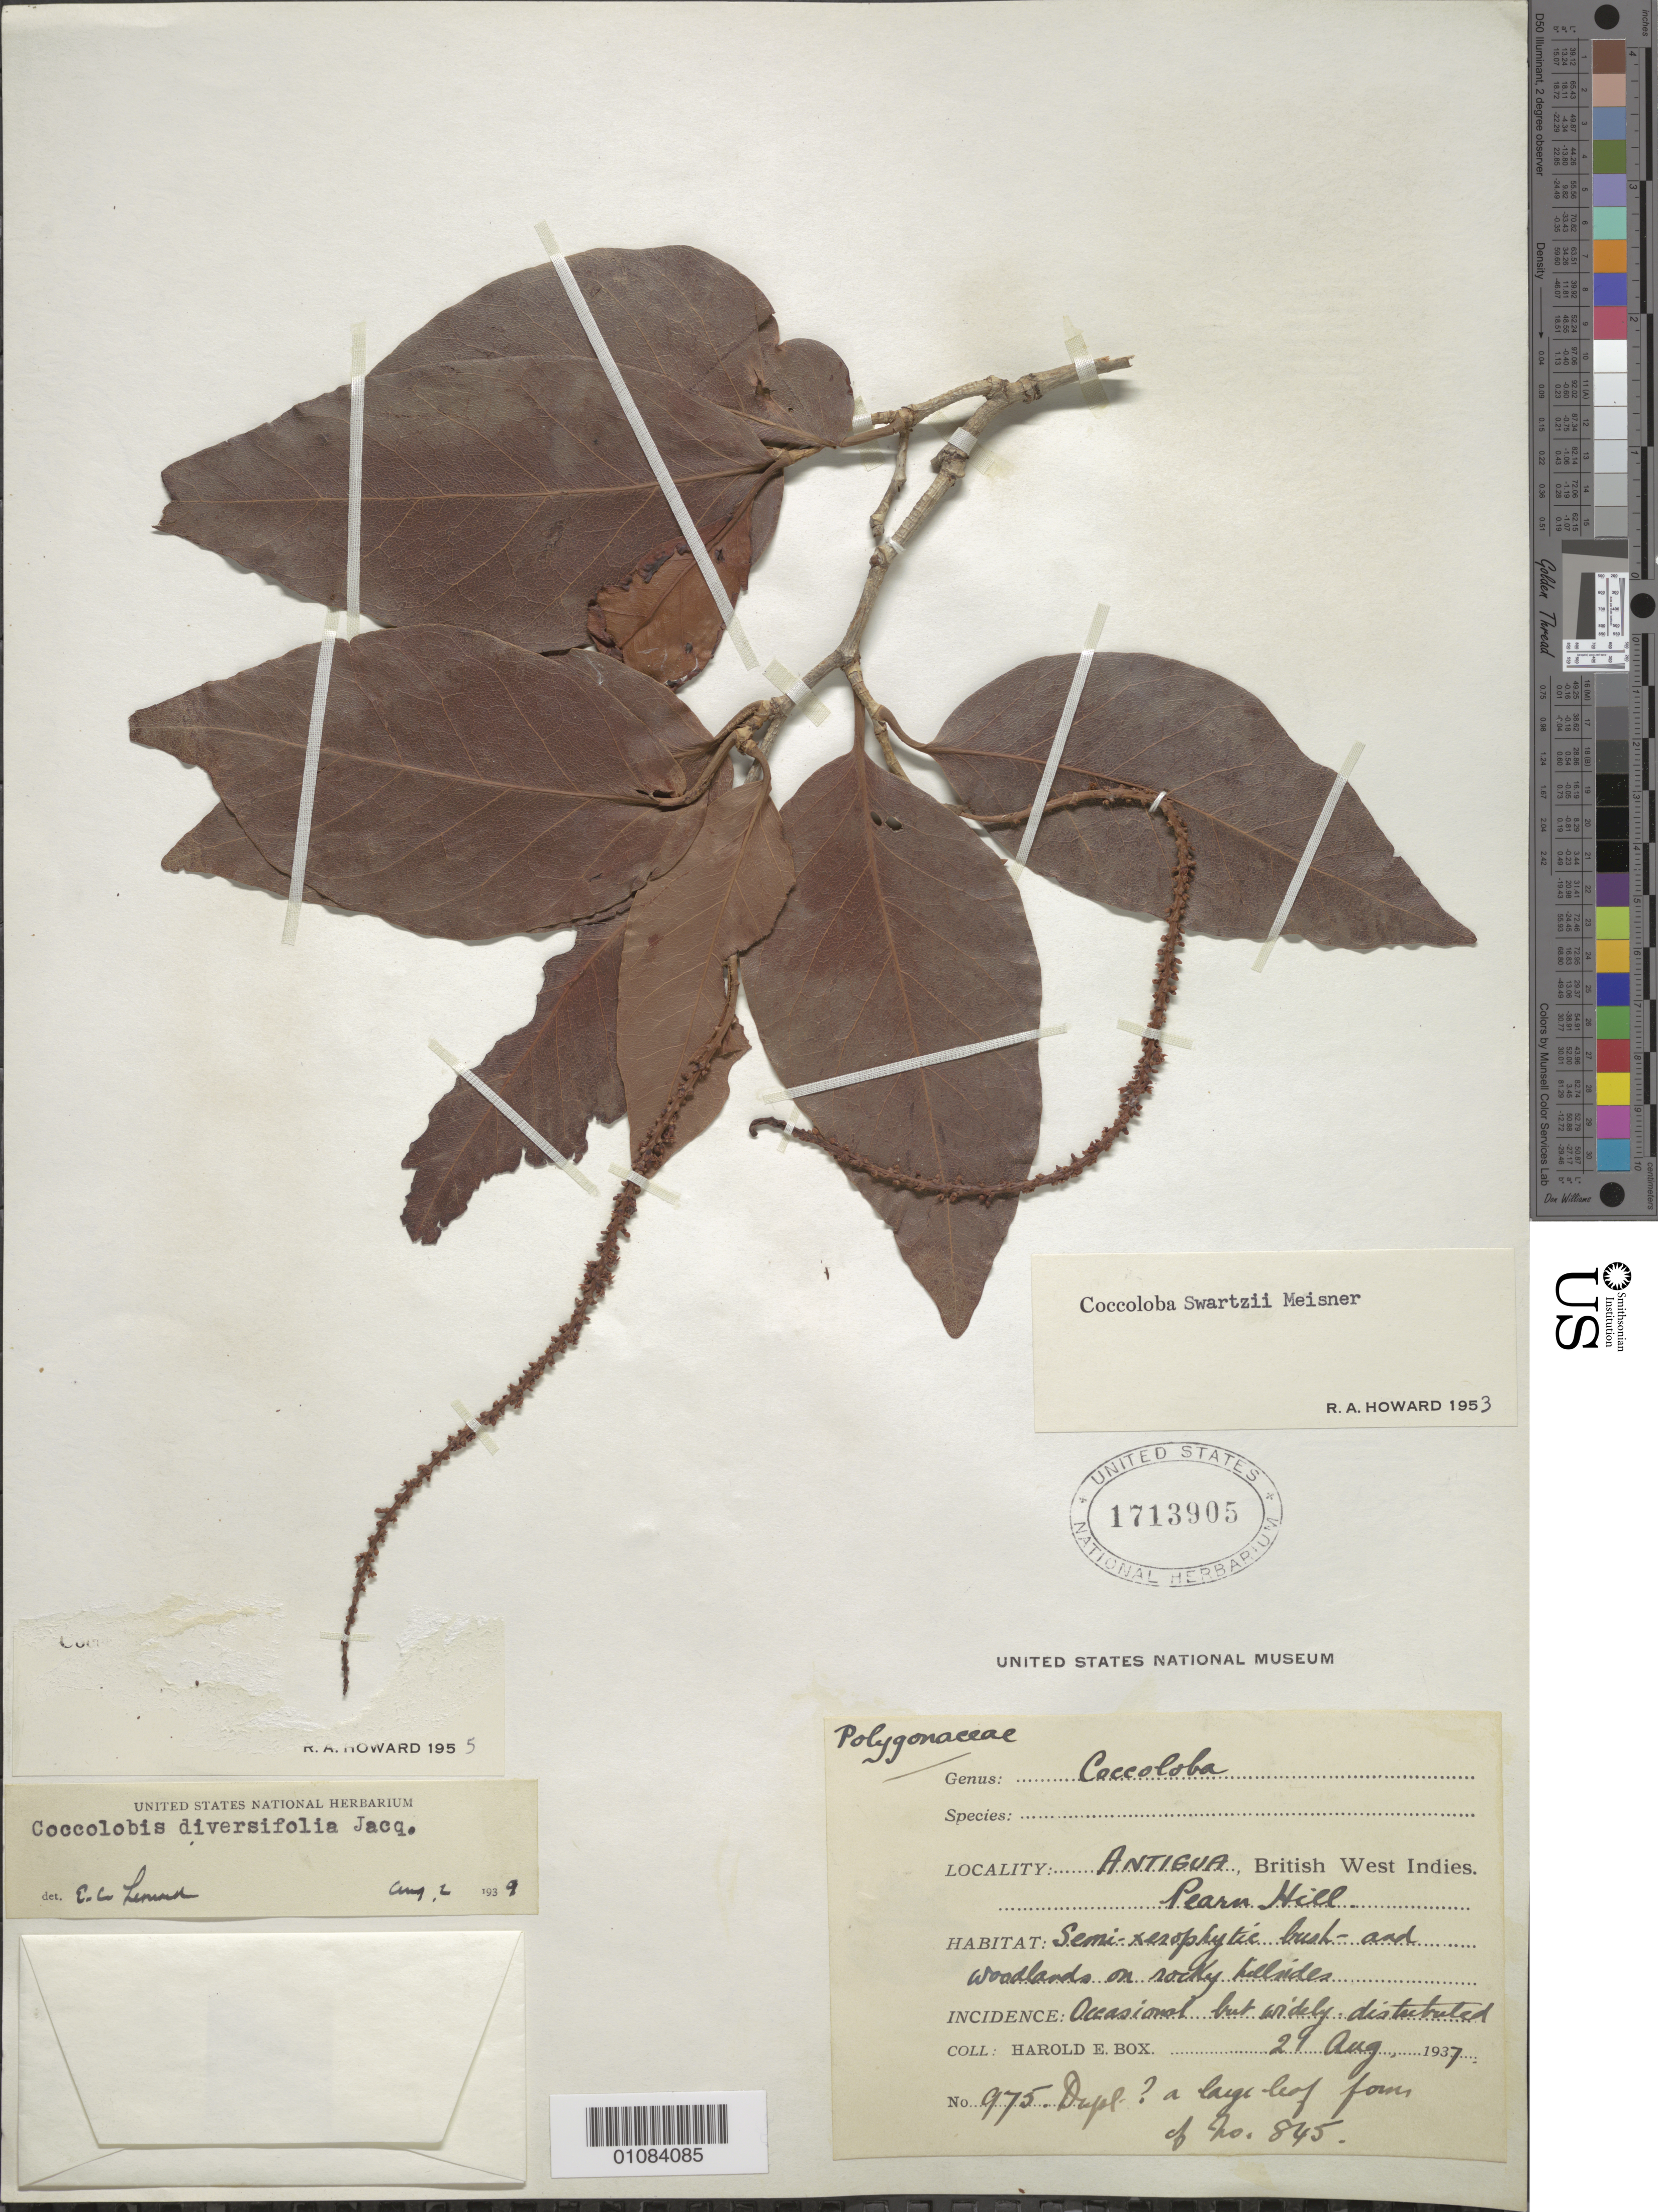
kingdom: Plantae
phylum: Tracheophyta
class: Magnoliopsida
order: Caryophyllales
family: Polygonaceae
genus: Coccoloba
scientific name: Coccoloba swartzii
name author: Meisn.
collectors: H. E. Box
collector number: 975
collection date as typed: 29 Aug 1937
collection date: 1937-08-29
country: Antigua and Barbuda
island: Antigua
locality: Pearn(?) HIll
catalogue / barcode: US 1713905